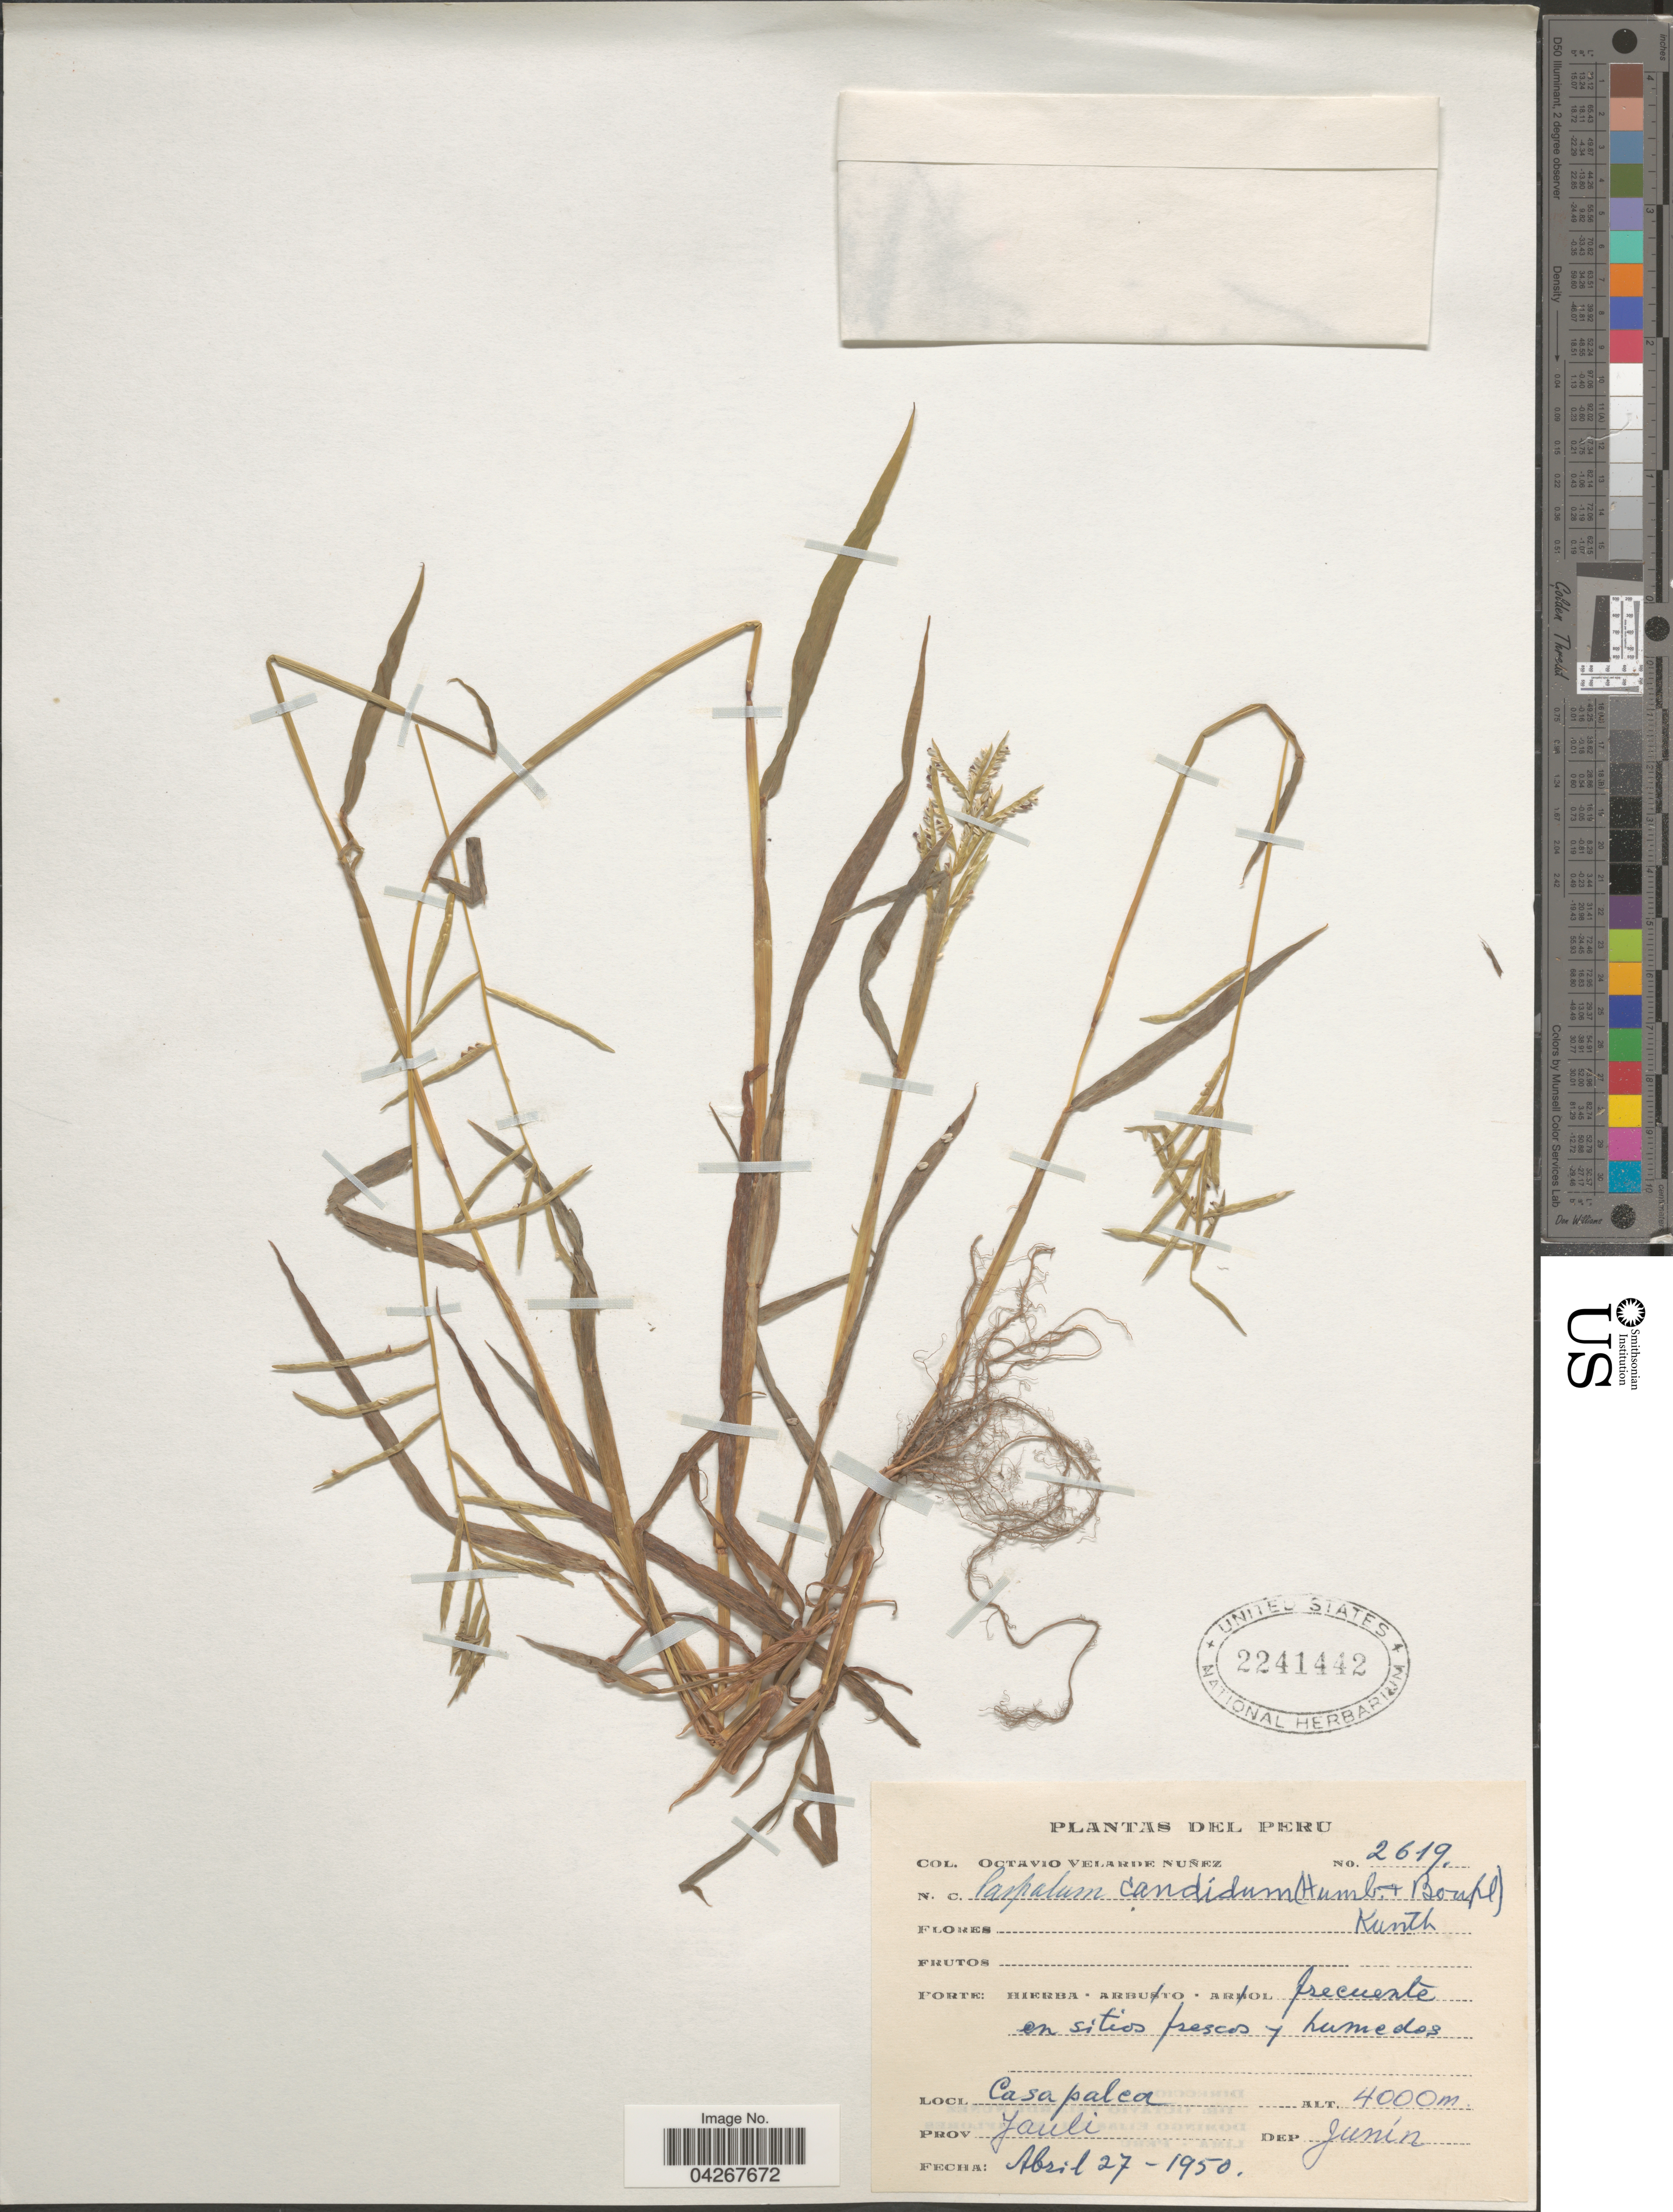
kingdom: Plantae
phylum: Tracheophyta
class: Liliopsida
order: Poales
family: Poaceae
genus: Paspalum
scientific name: Paspalum candidum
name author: (Humb. & Bonpl. ex Fleugge) Kunth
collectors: O. Velarde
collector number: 2619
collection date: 1950-04-27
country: Peru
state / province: Junín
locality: Casapalca. Prov. Jauli. Dep Junín.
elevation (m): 4000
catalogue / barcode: US 2241442